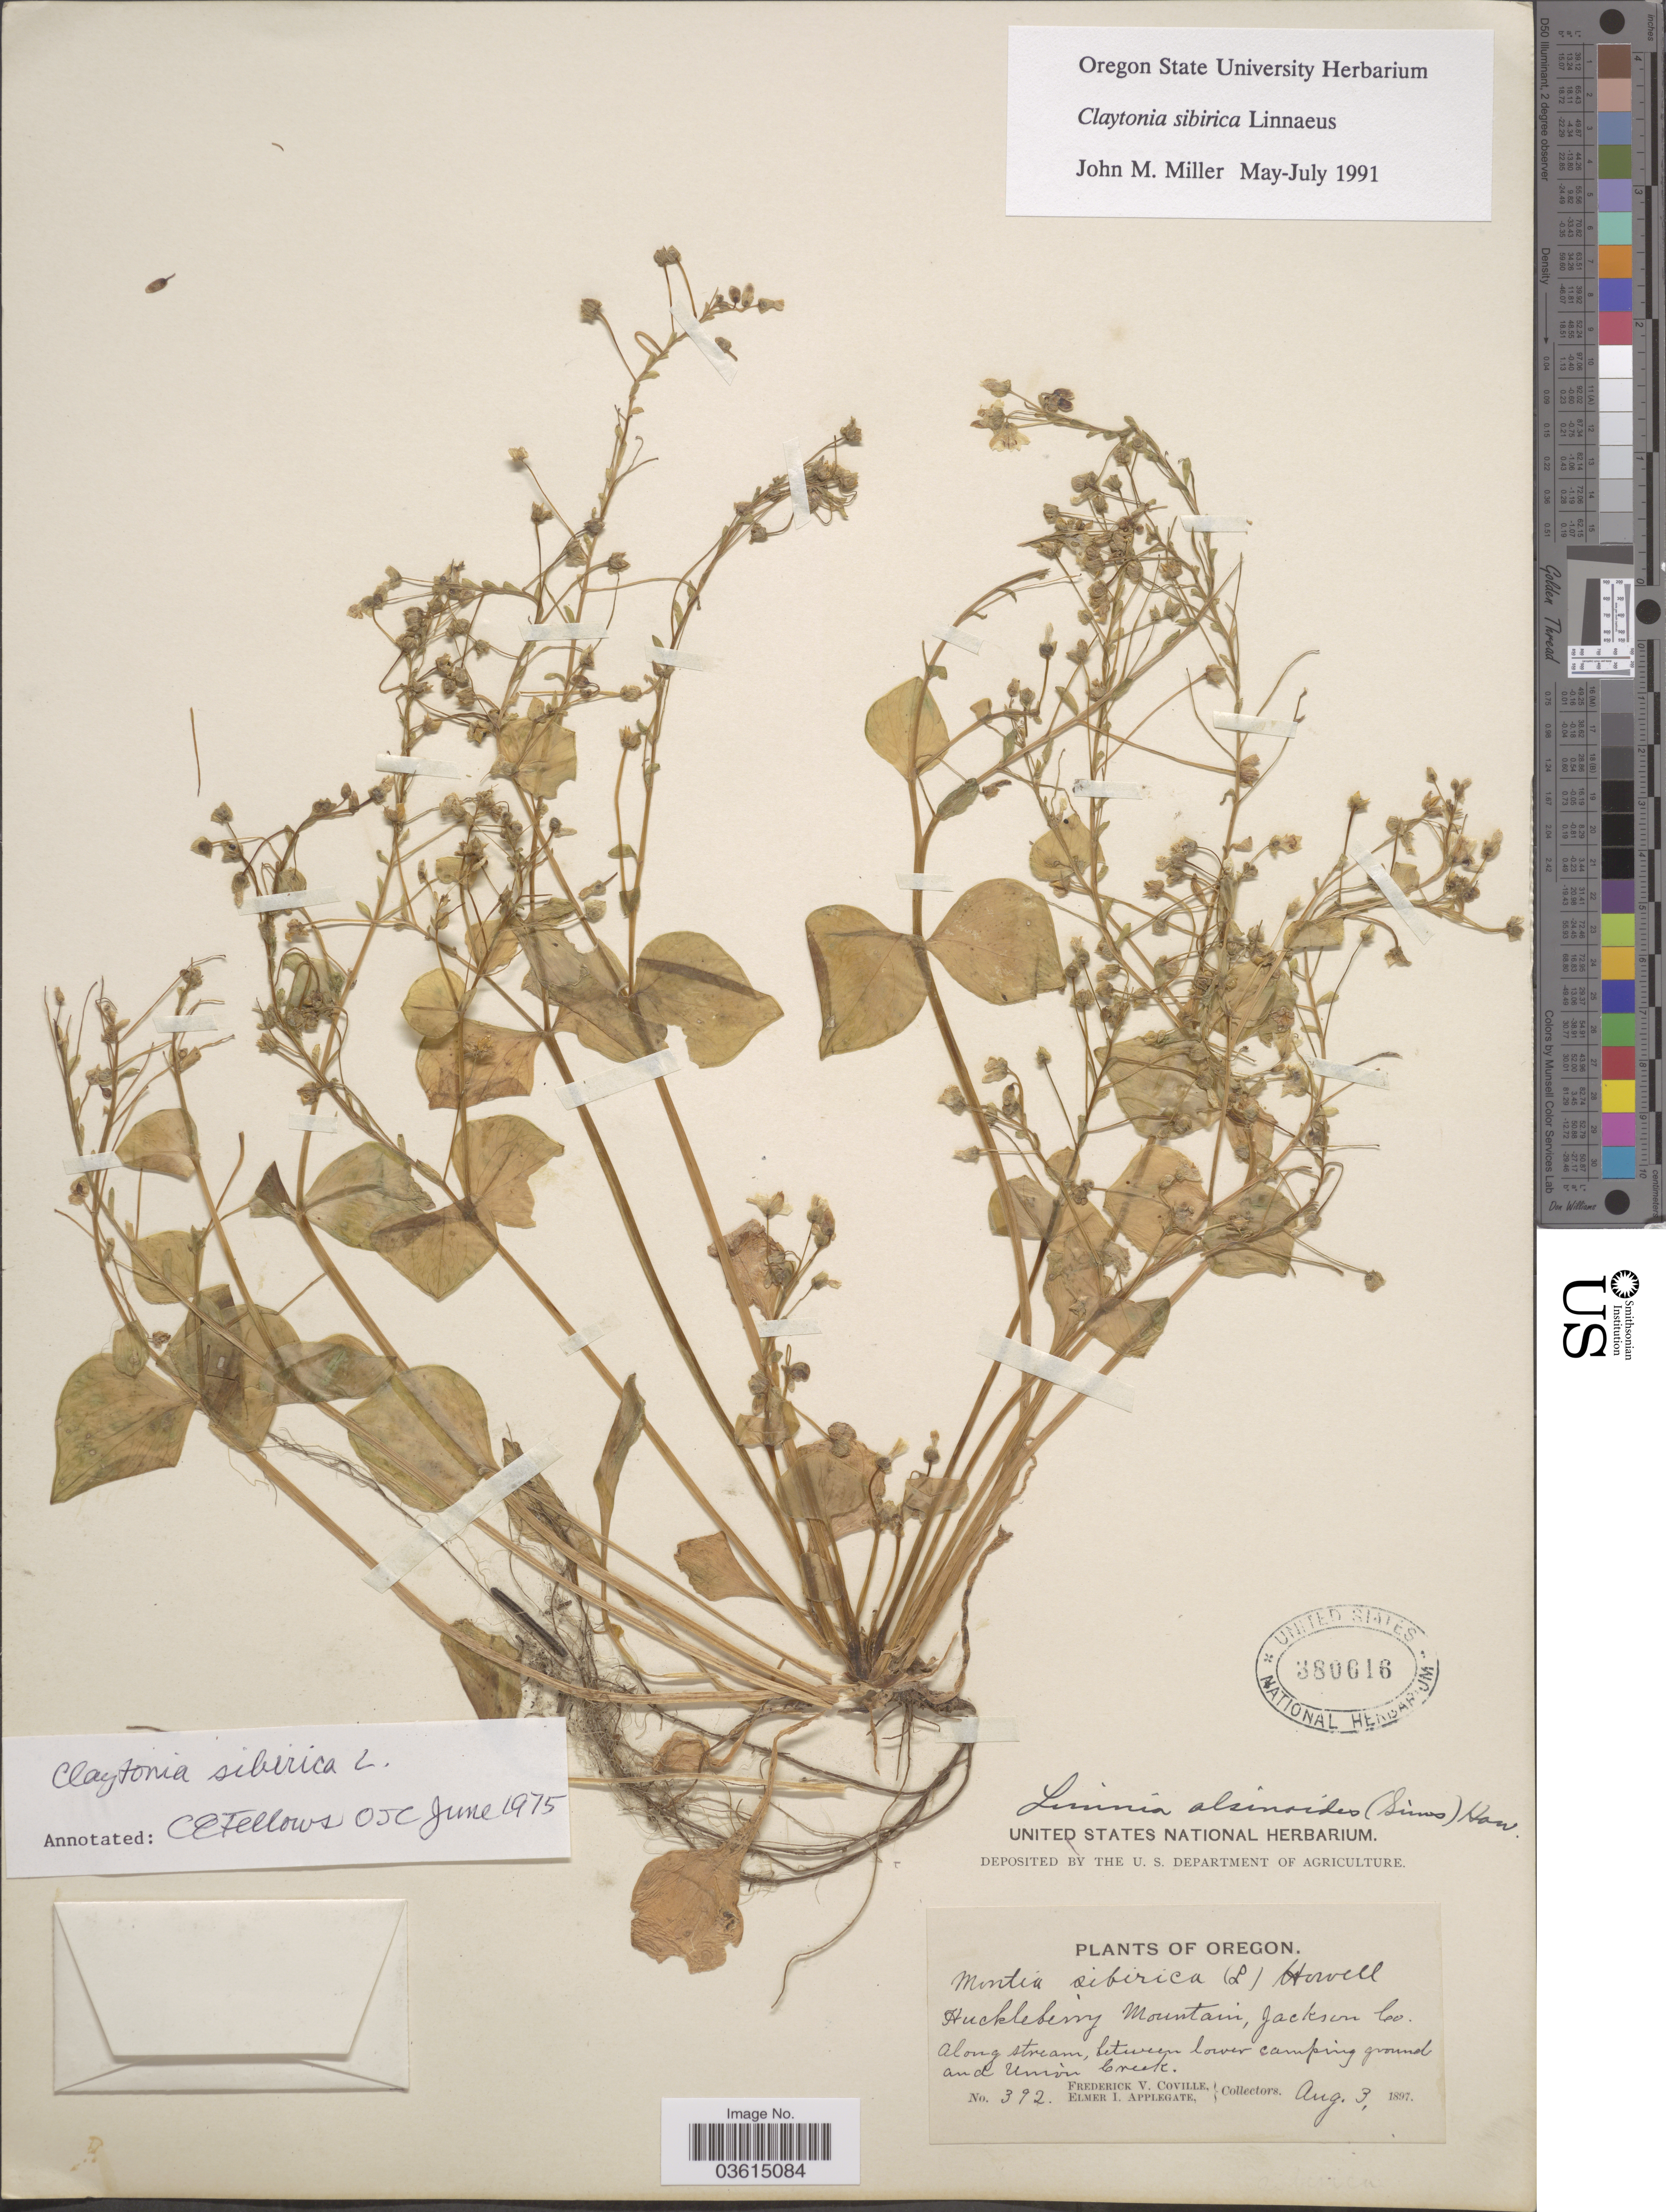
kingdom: Plantae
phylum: Tracheophyta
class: Magnoliopsida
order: Caryophyllales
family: Montiaceae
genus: Claytonia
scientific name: Claytonia sibirica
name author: L.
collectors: F. V. Coville & E. I. Applegate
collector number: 392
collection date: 1897-08-03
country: United States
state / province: Oregon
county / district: Jackson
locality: Huckleberry Mountain, Jackson Co. Along stream, between lower camping ground and Union Creek.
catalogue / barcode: US 380616